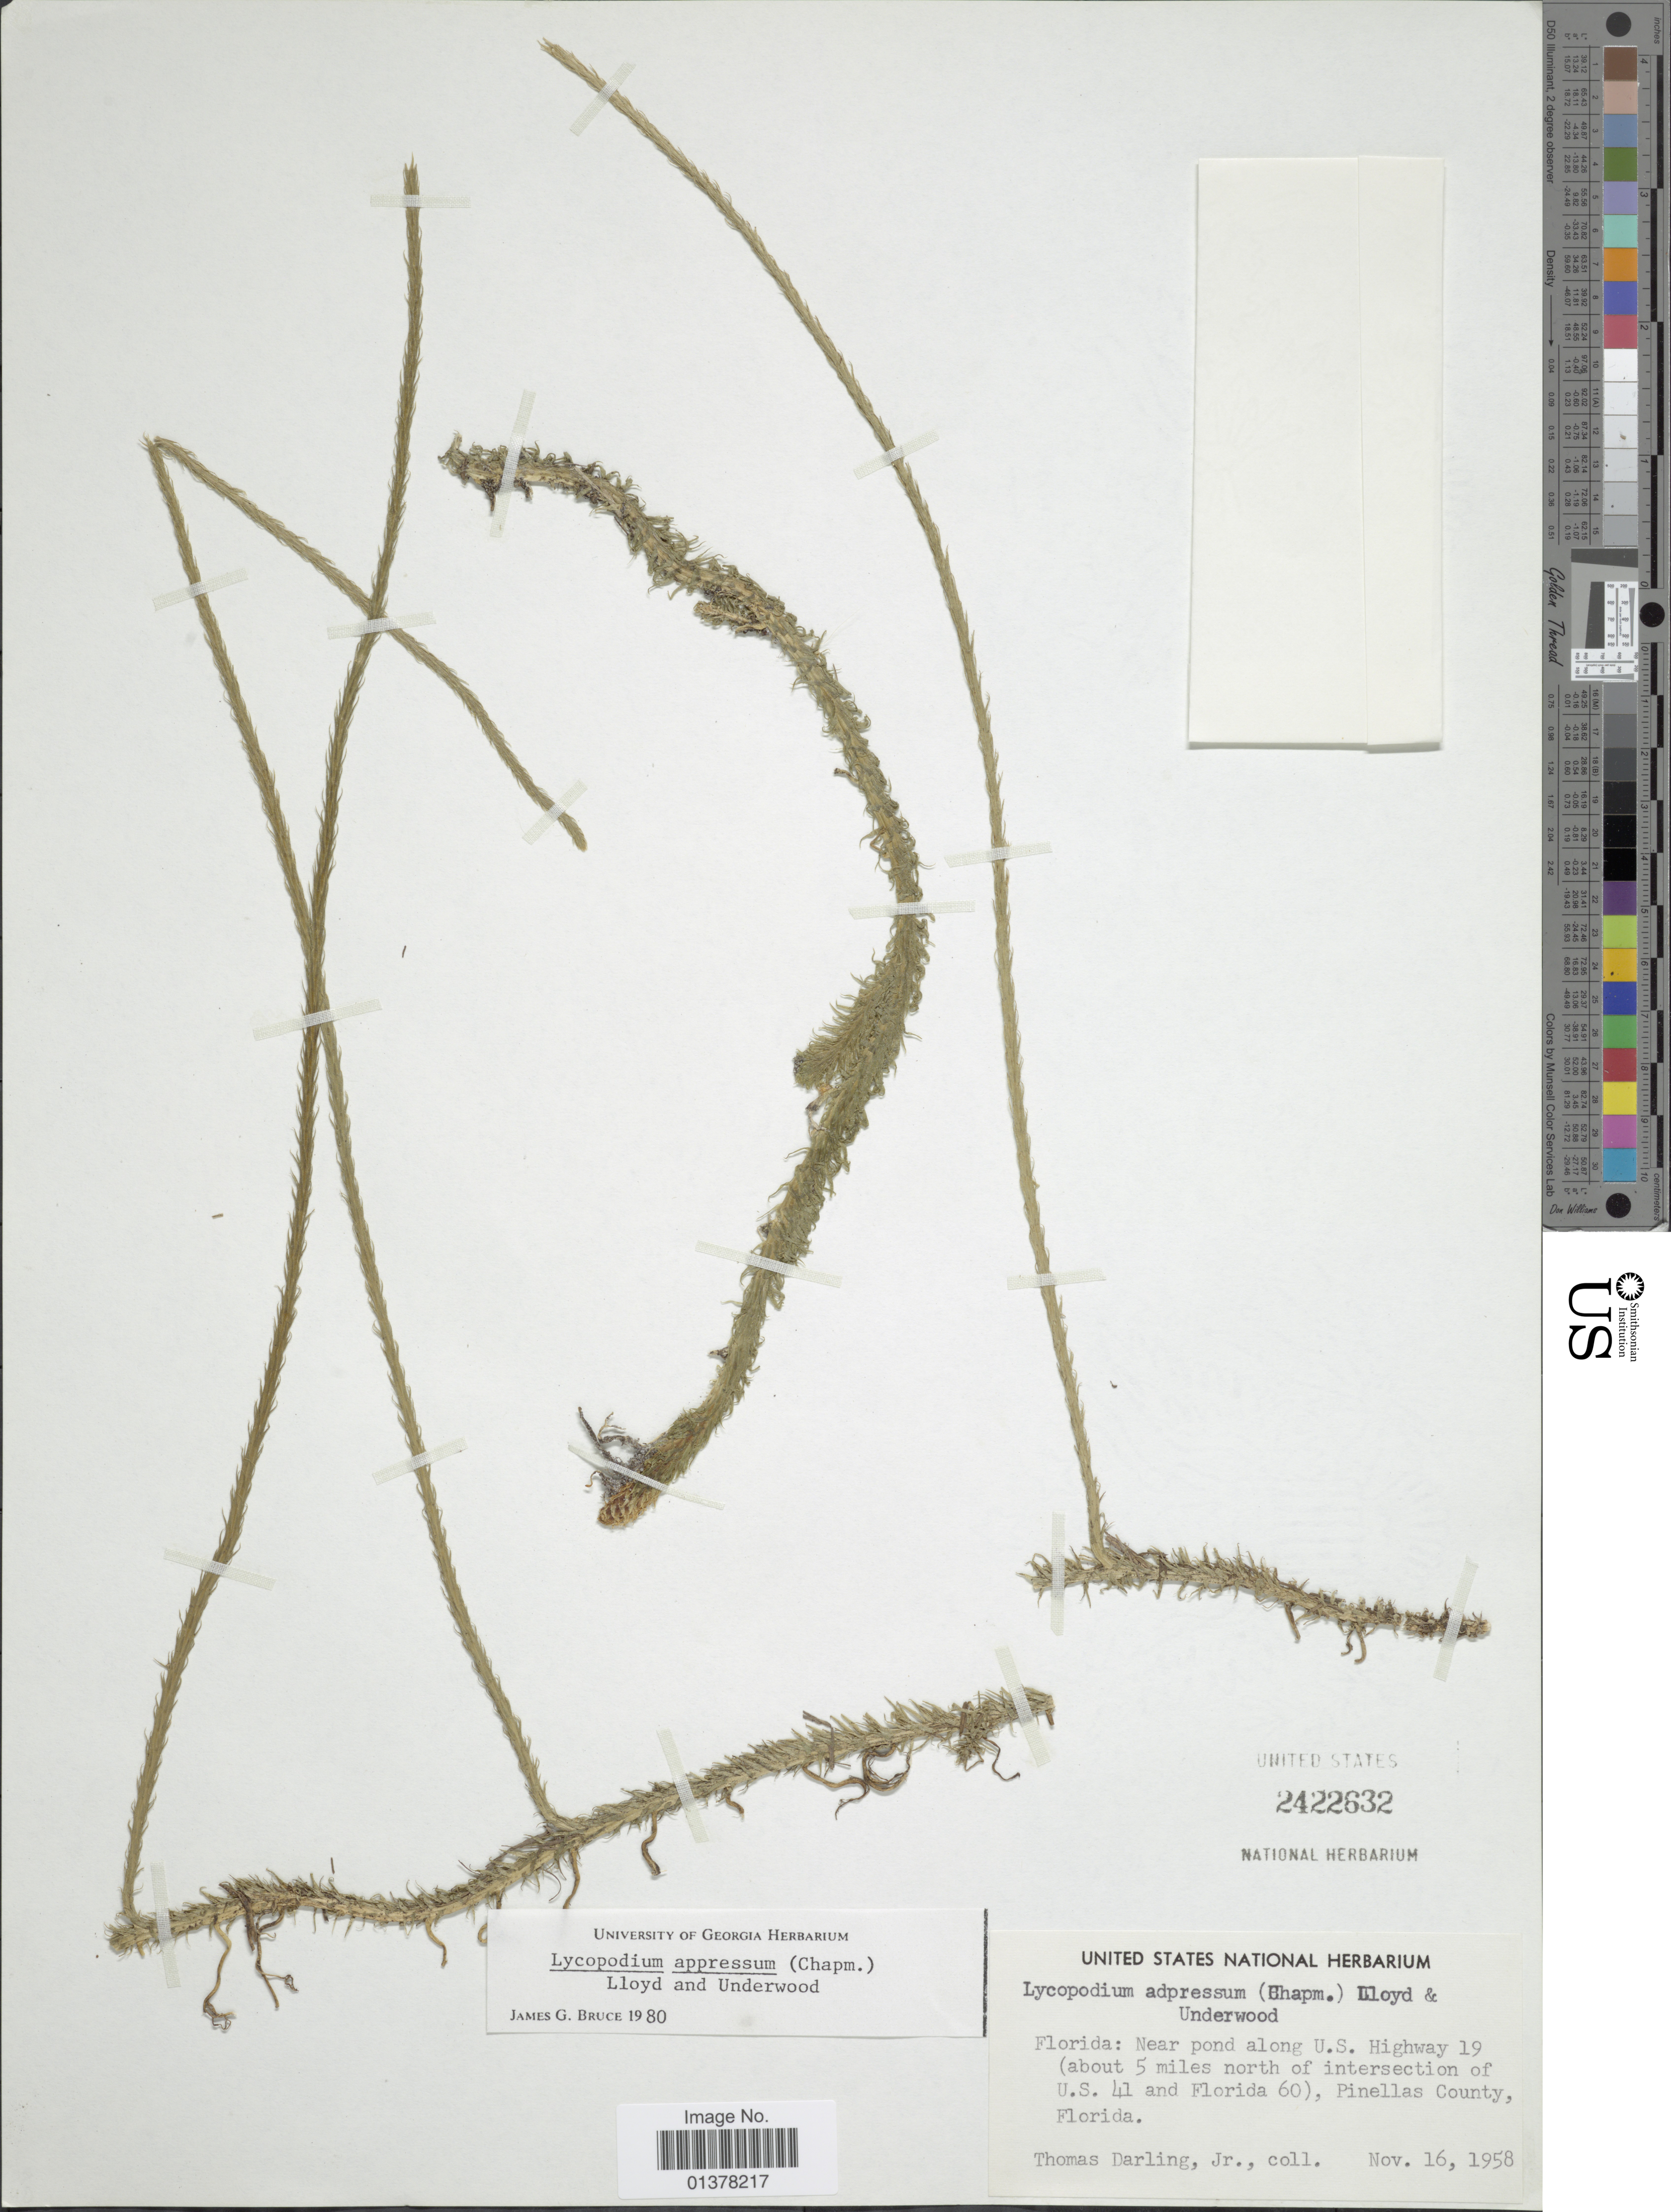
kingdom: Plantae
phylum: Tracheophyta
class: Lycopodiopsida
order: Lycopodiales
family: Lycopodiaceae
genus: Lycopodiella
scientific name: Lycopodiella appressa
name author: (Chapm.) Cranfill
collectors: T. Darling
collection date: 1958-11-16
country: United States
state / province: Florida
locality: Near pond along U.S. Highway 19 (about 5miles north of intersection of U.S. 41 and Florida 60), Pinellas County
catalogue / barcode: US 2422632